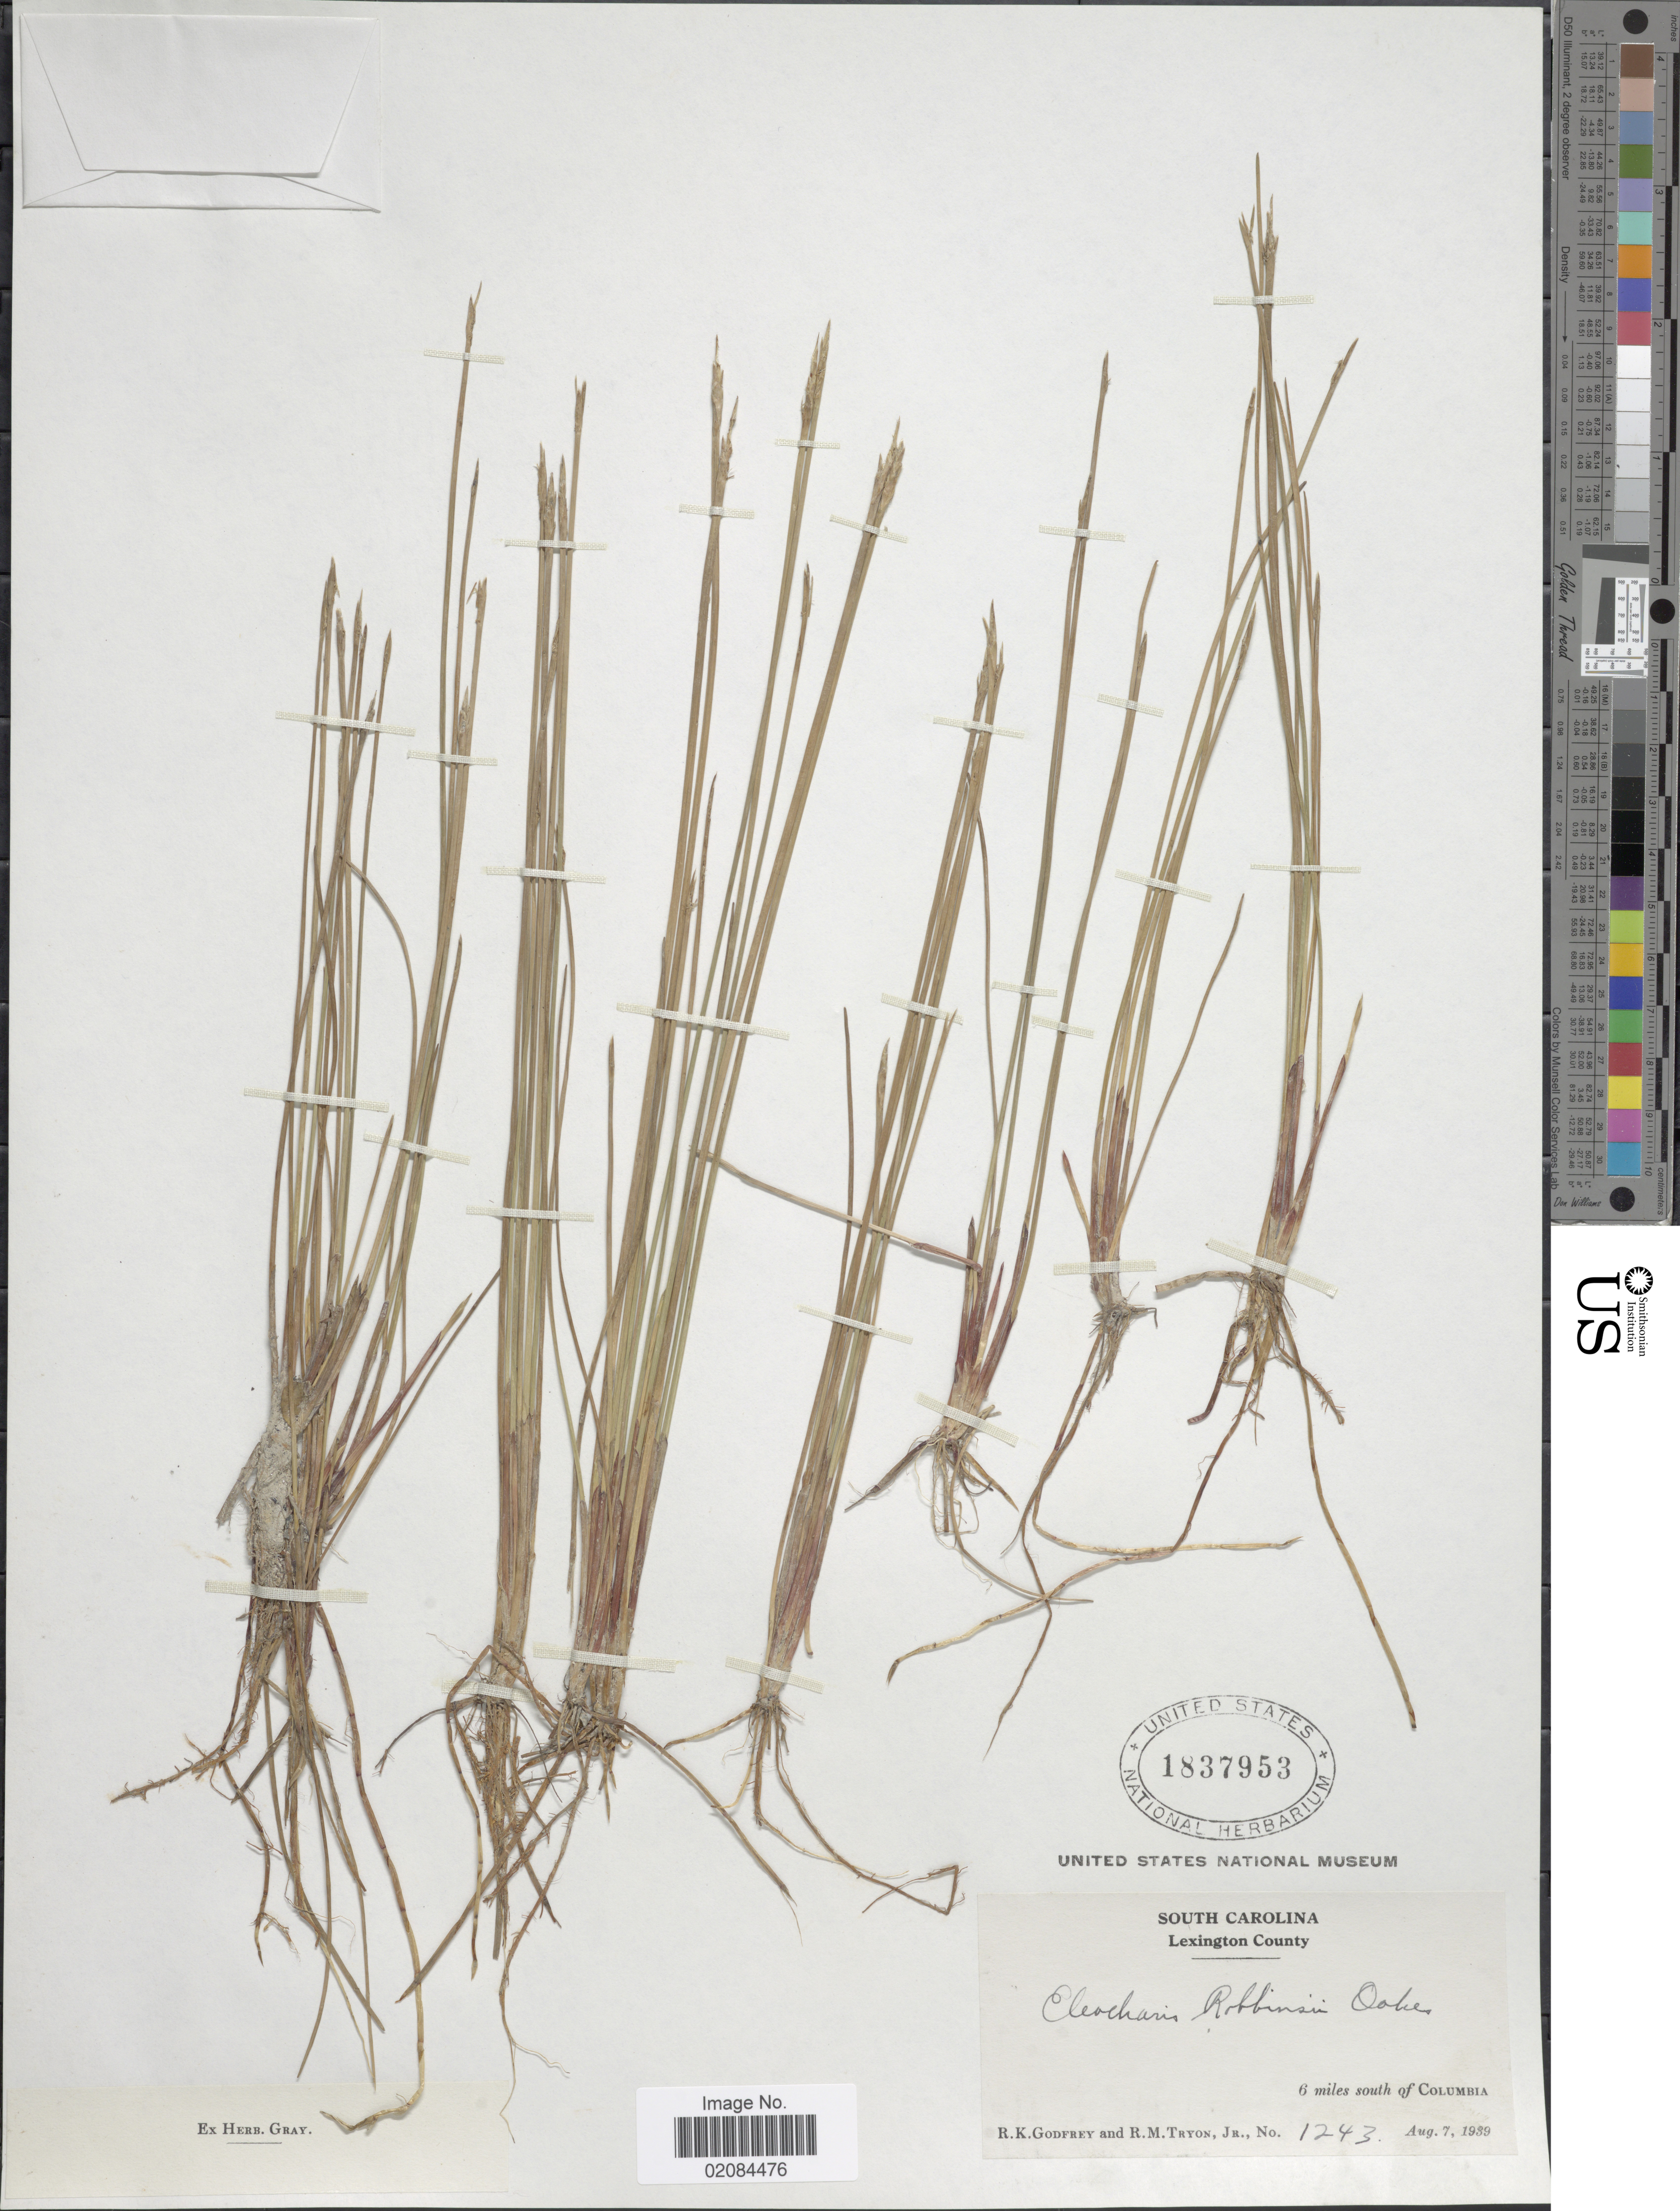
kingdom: Plantae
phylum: Tracheophyta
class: Liliopsida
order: Poales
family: Cyperaceae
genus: Eleocharis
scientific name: Eleocharis robbinsii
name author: Oakes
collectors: R. K. Godfrey & R. M. Tryon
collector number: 1243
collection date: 1939-08-07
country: United States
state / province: South Carolina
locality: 6 miles south of Columbia, Lexington County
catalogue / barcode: US 1837953